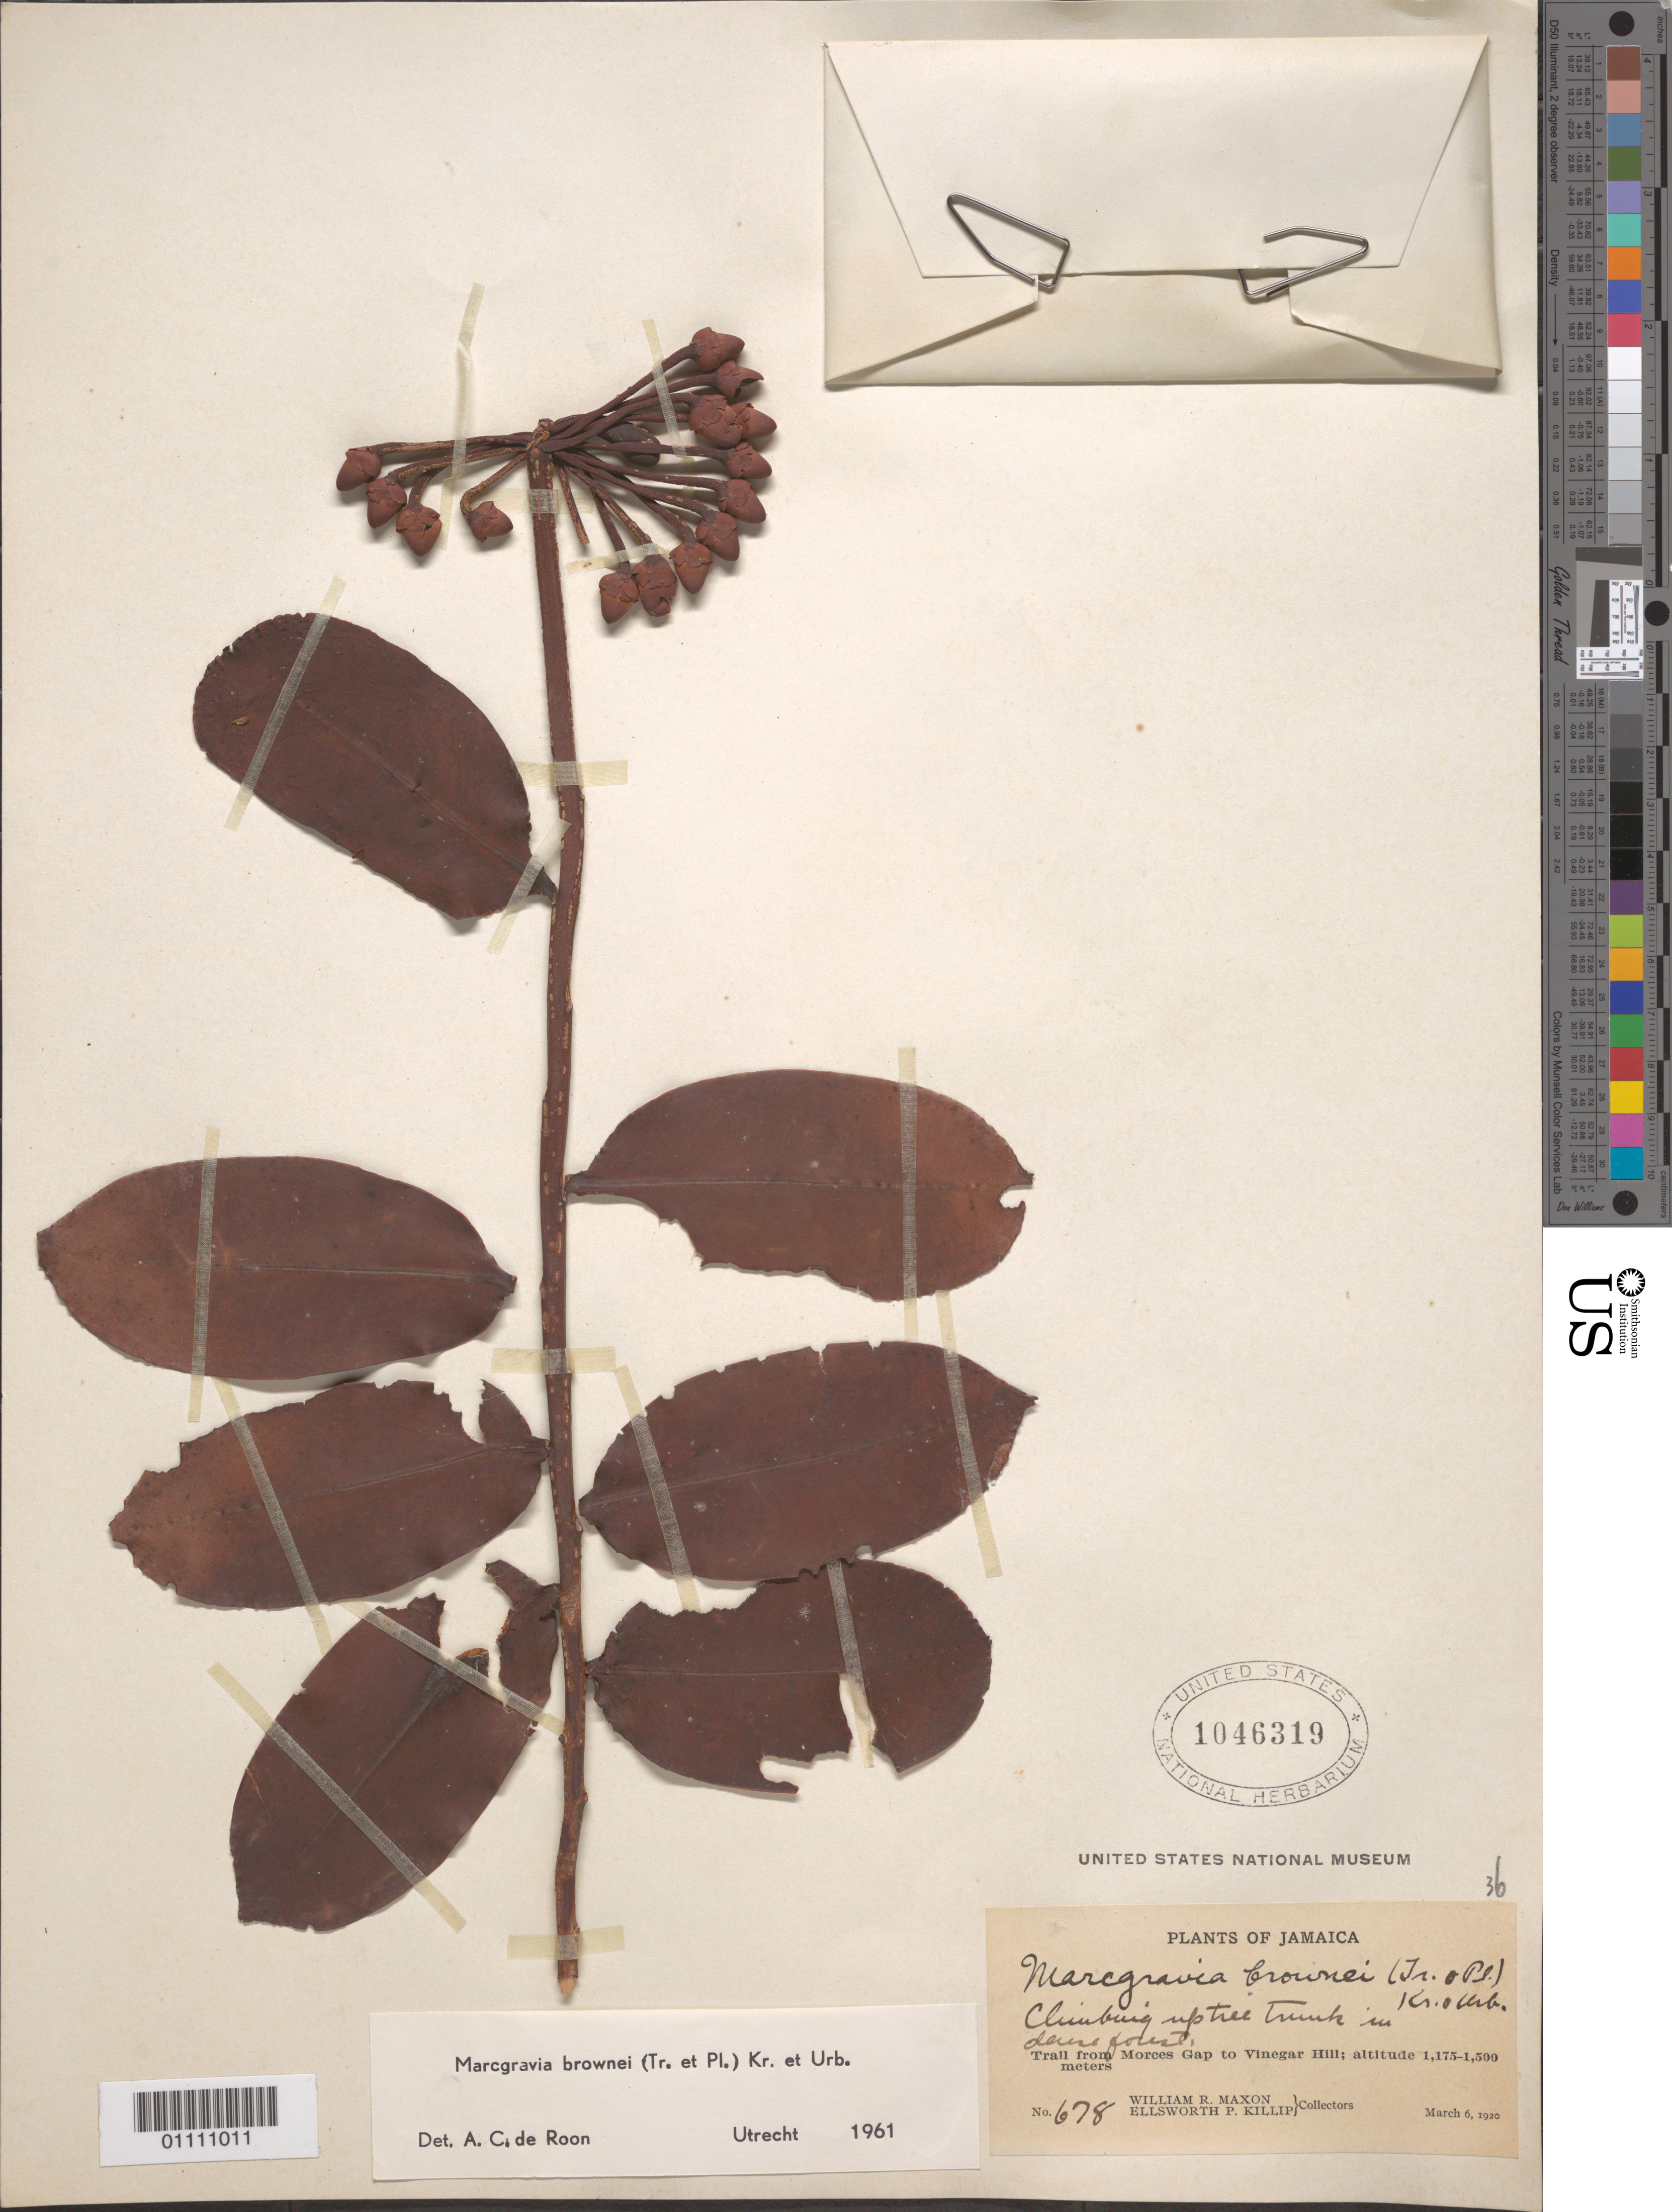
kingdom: Plantae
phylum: Tracheophyta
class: Magnoliopsida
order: Ericales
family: Marcgraviaceae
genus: Marcgravia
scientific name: Marcgravia brownei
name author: (Triana & Planch.) Krug & Urb.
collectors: W. R. Maxon & E. P. Killip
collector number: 678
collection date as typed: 06 Mar 1920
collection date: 1920-03-06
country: Jamaica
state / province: Portland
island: Jamaica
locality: trail from Morces Gap to Vinegar Hill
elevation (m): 1175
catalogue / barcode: US 1046319